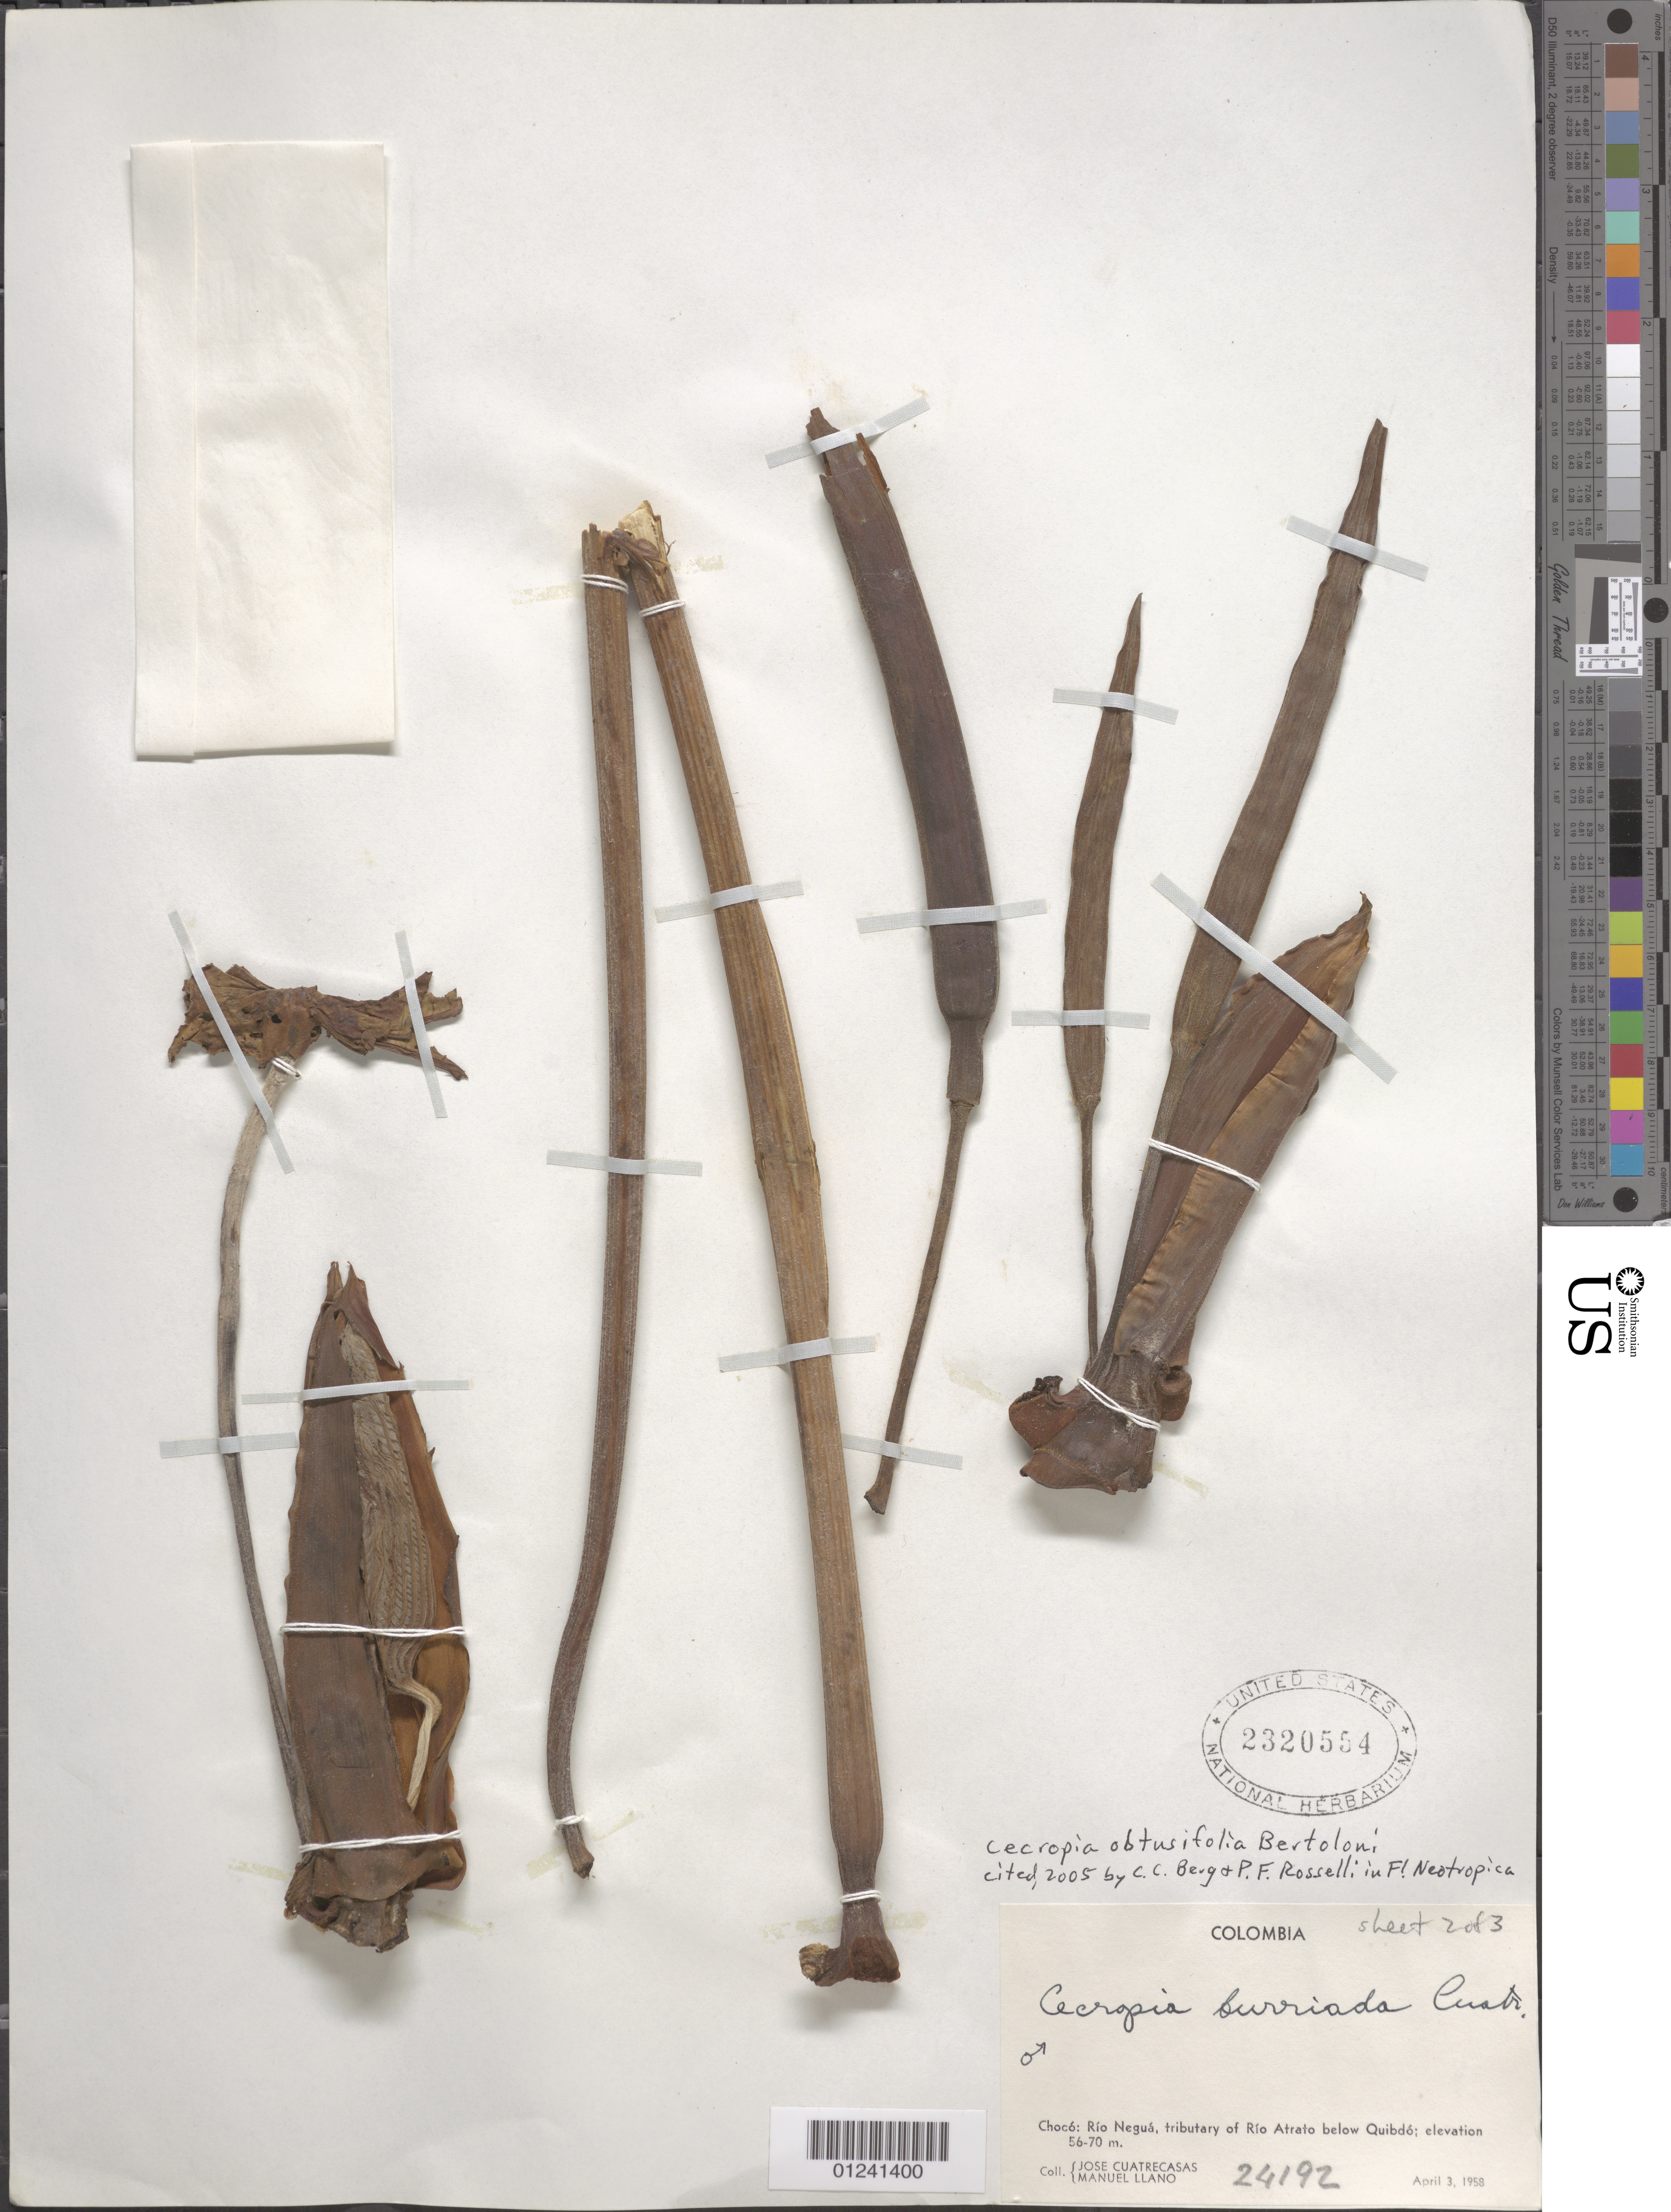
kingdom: Plantae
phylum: Tracheophyta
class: Magnoliopsida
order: Rosales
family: Urticaceae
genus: Cecropia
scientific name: Cecropia telenitida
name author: Cuatrec.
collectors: J. Cuatrecasas & M. Llano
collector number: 24192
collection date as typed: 03 Apr 1958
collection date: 1958-04-03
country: Colombia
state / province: Chocó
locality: Rio Negua, tributary of Rio Atrato below Quibdo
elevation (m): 56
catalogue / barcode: US 2320554